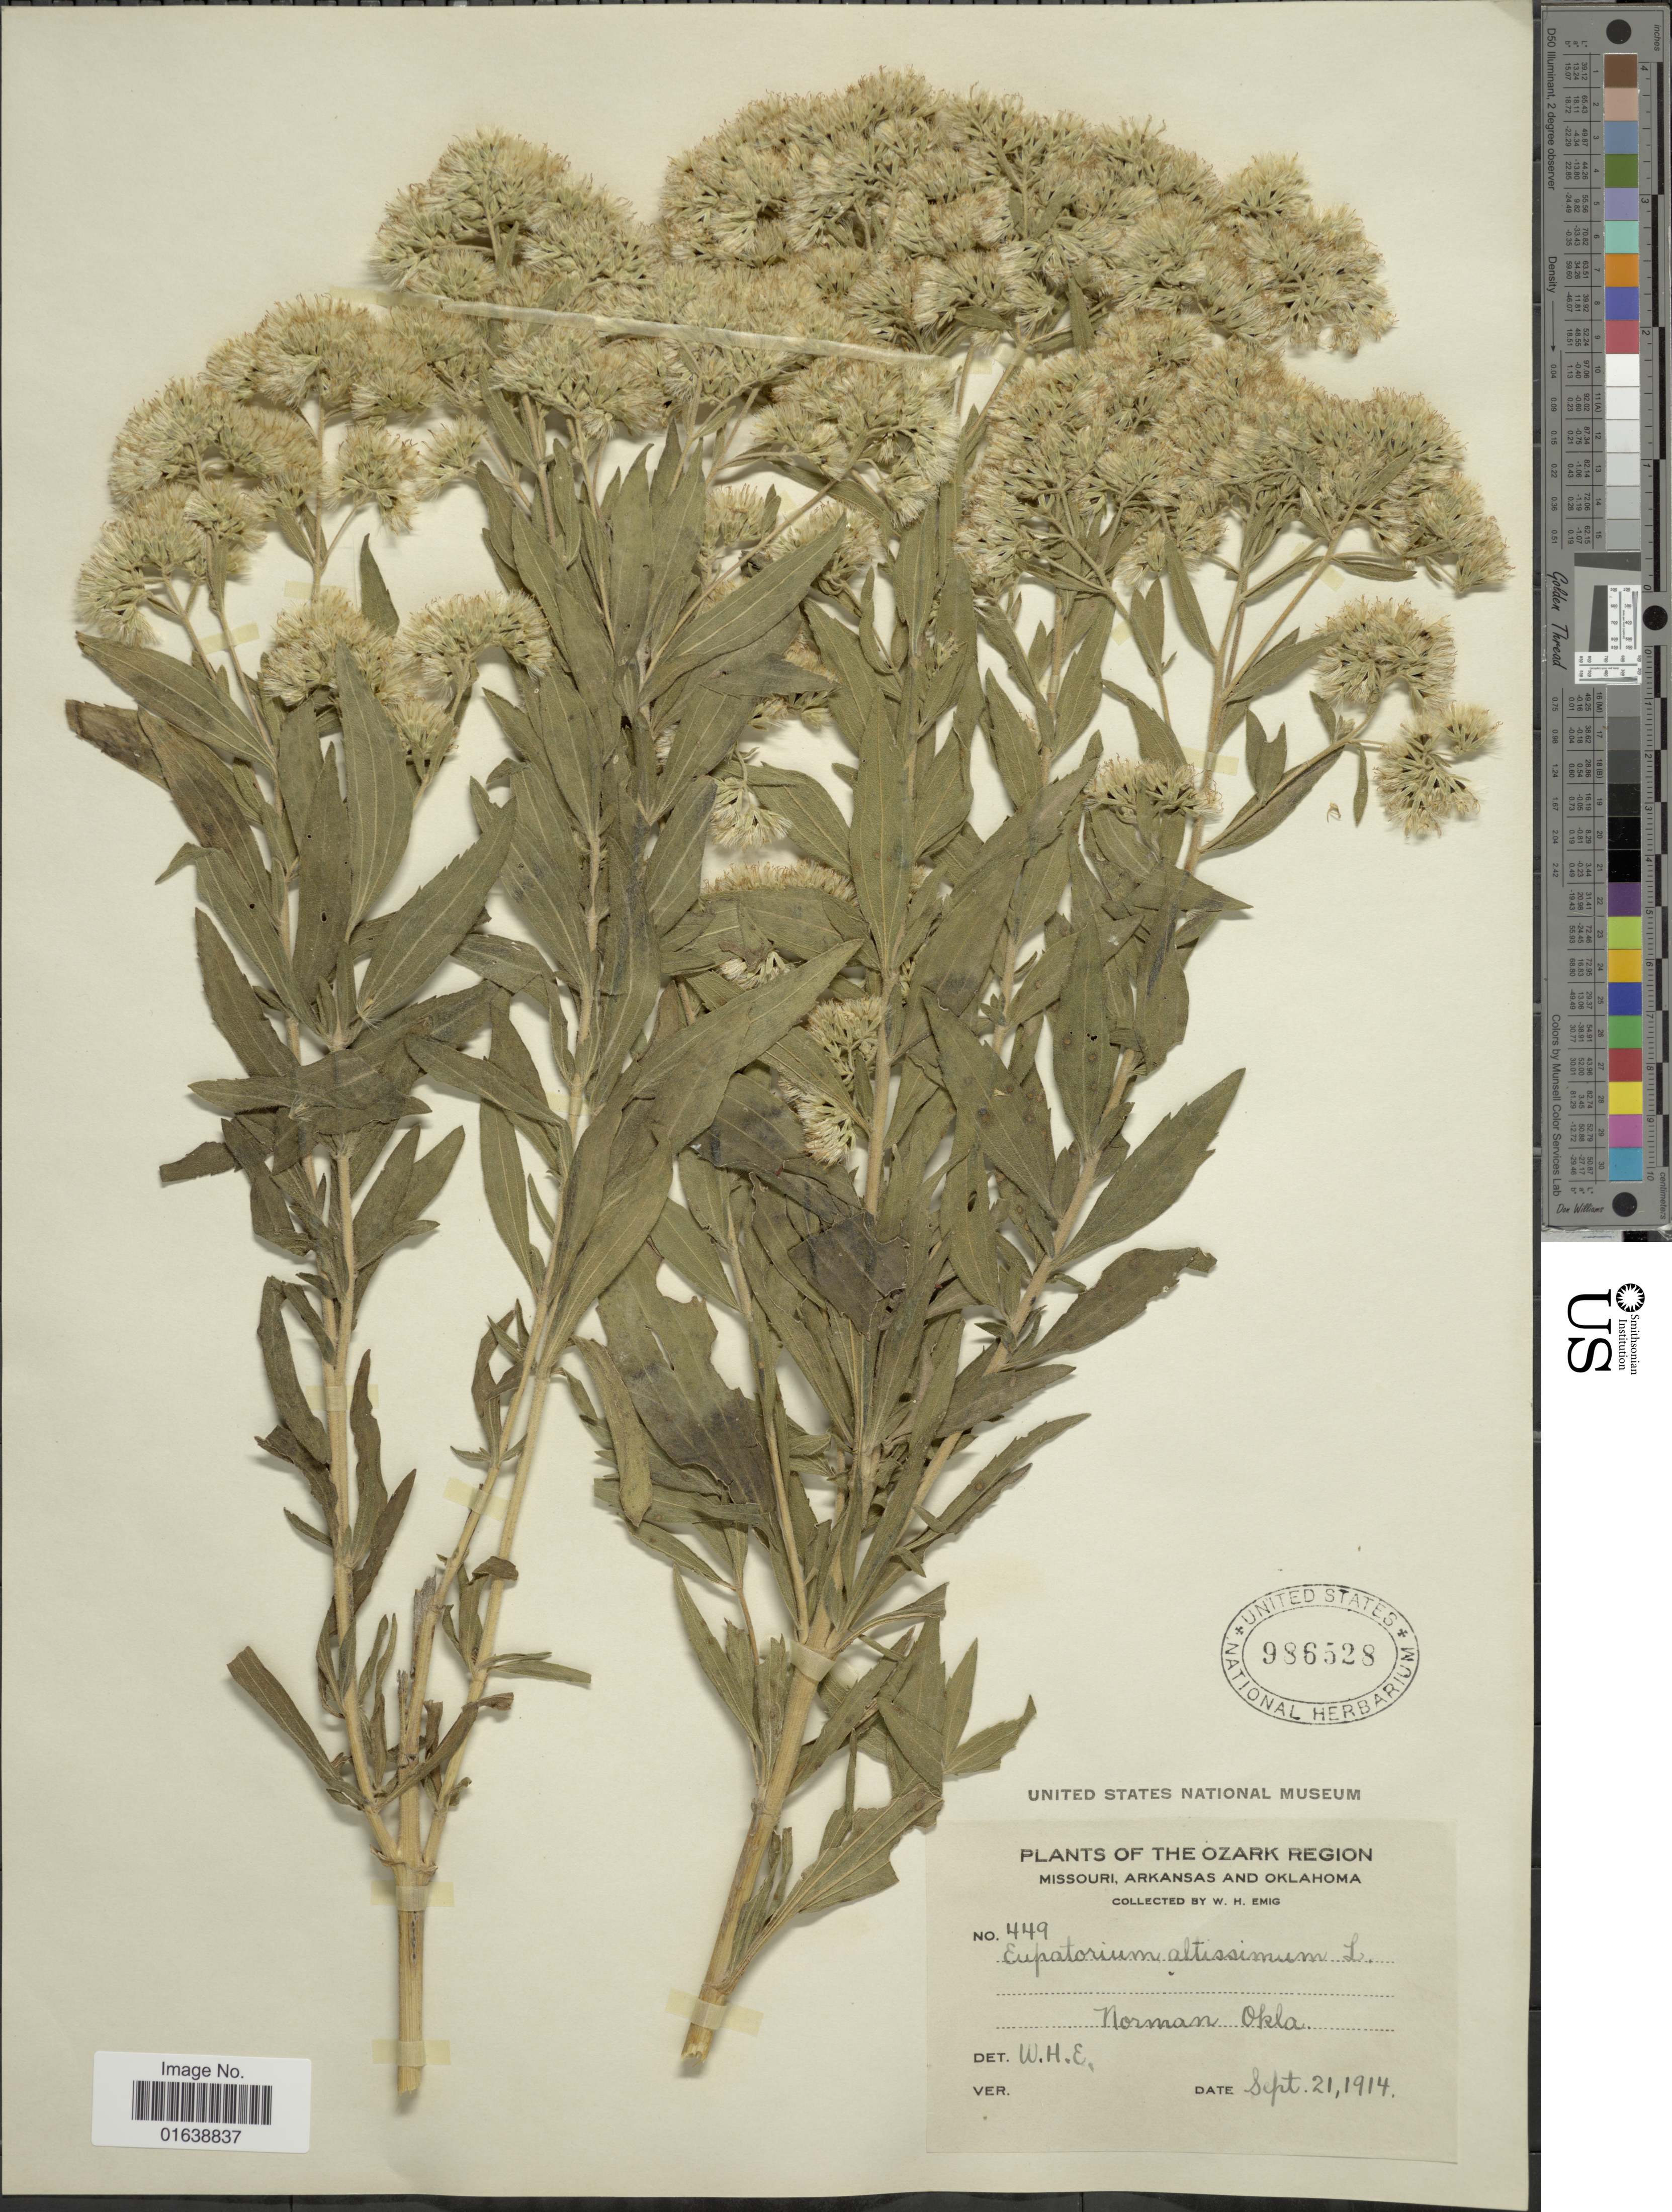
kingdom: Plantae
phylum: Tracheophyta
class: Magnoliopsida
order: Asterales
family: Asteraceae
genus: Eupatorium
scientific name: Eupatorium altissimum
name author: L.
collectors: W. H. Emig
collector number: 449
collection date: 1914-09-21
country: United States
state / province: Oklahoma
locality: Norman Okla.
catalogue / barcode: US 986528